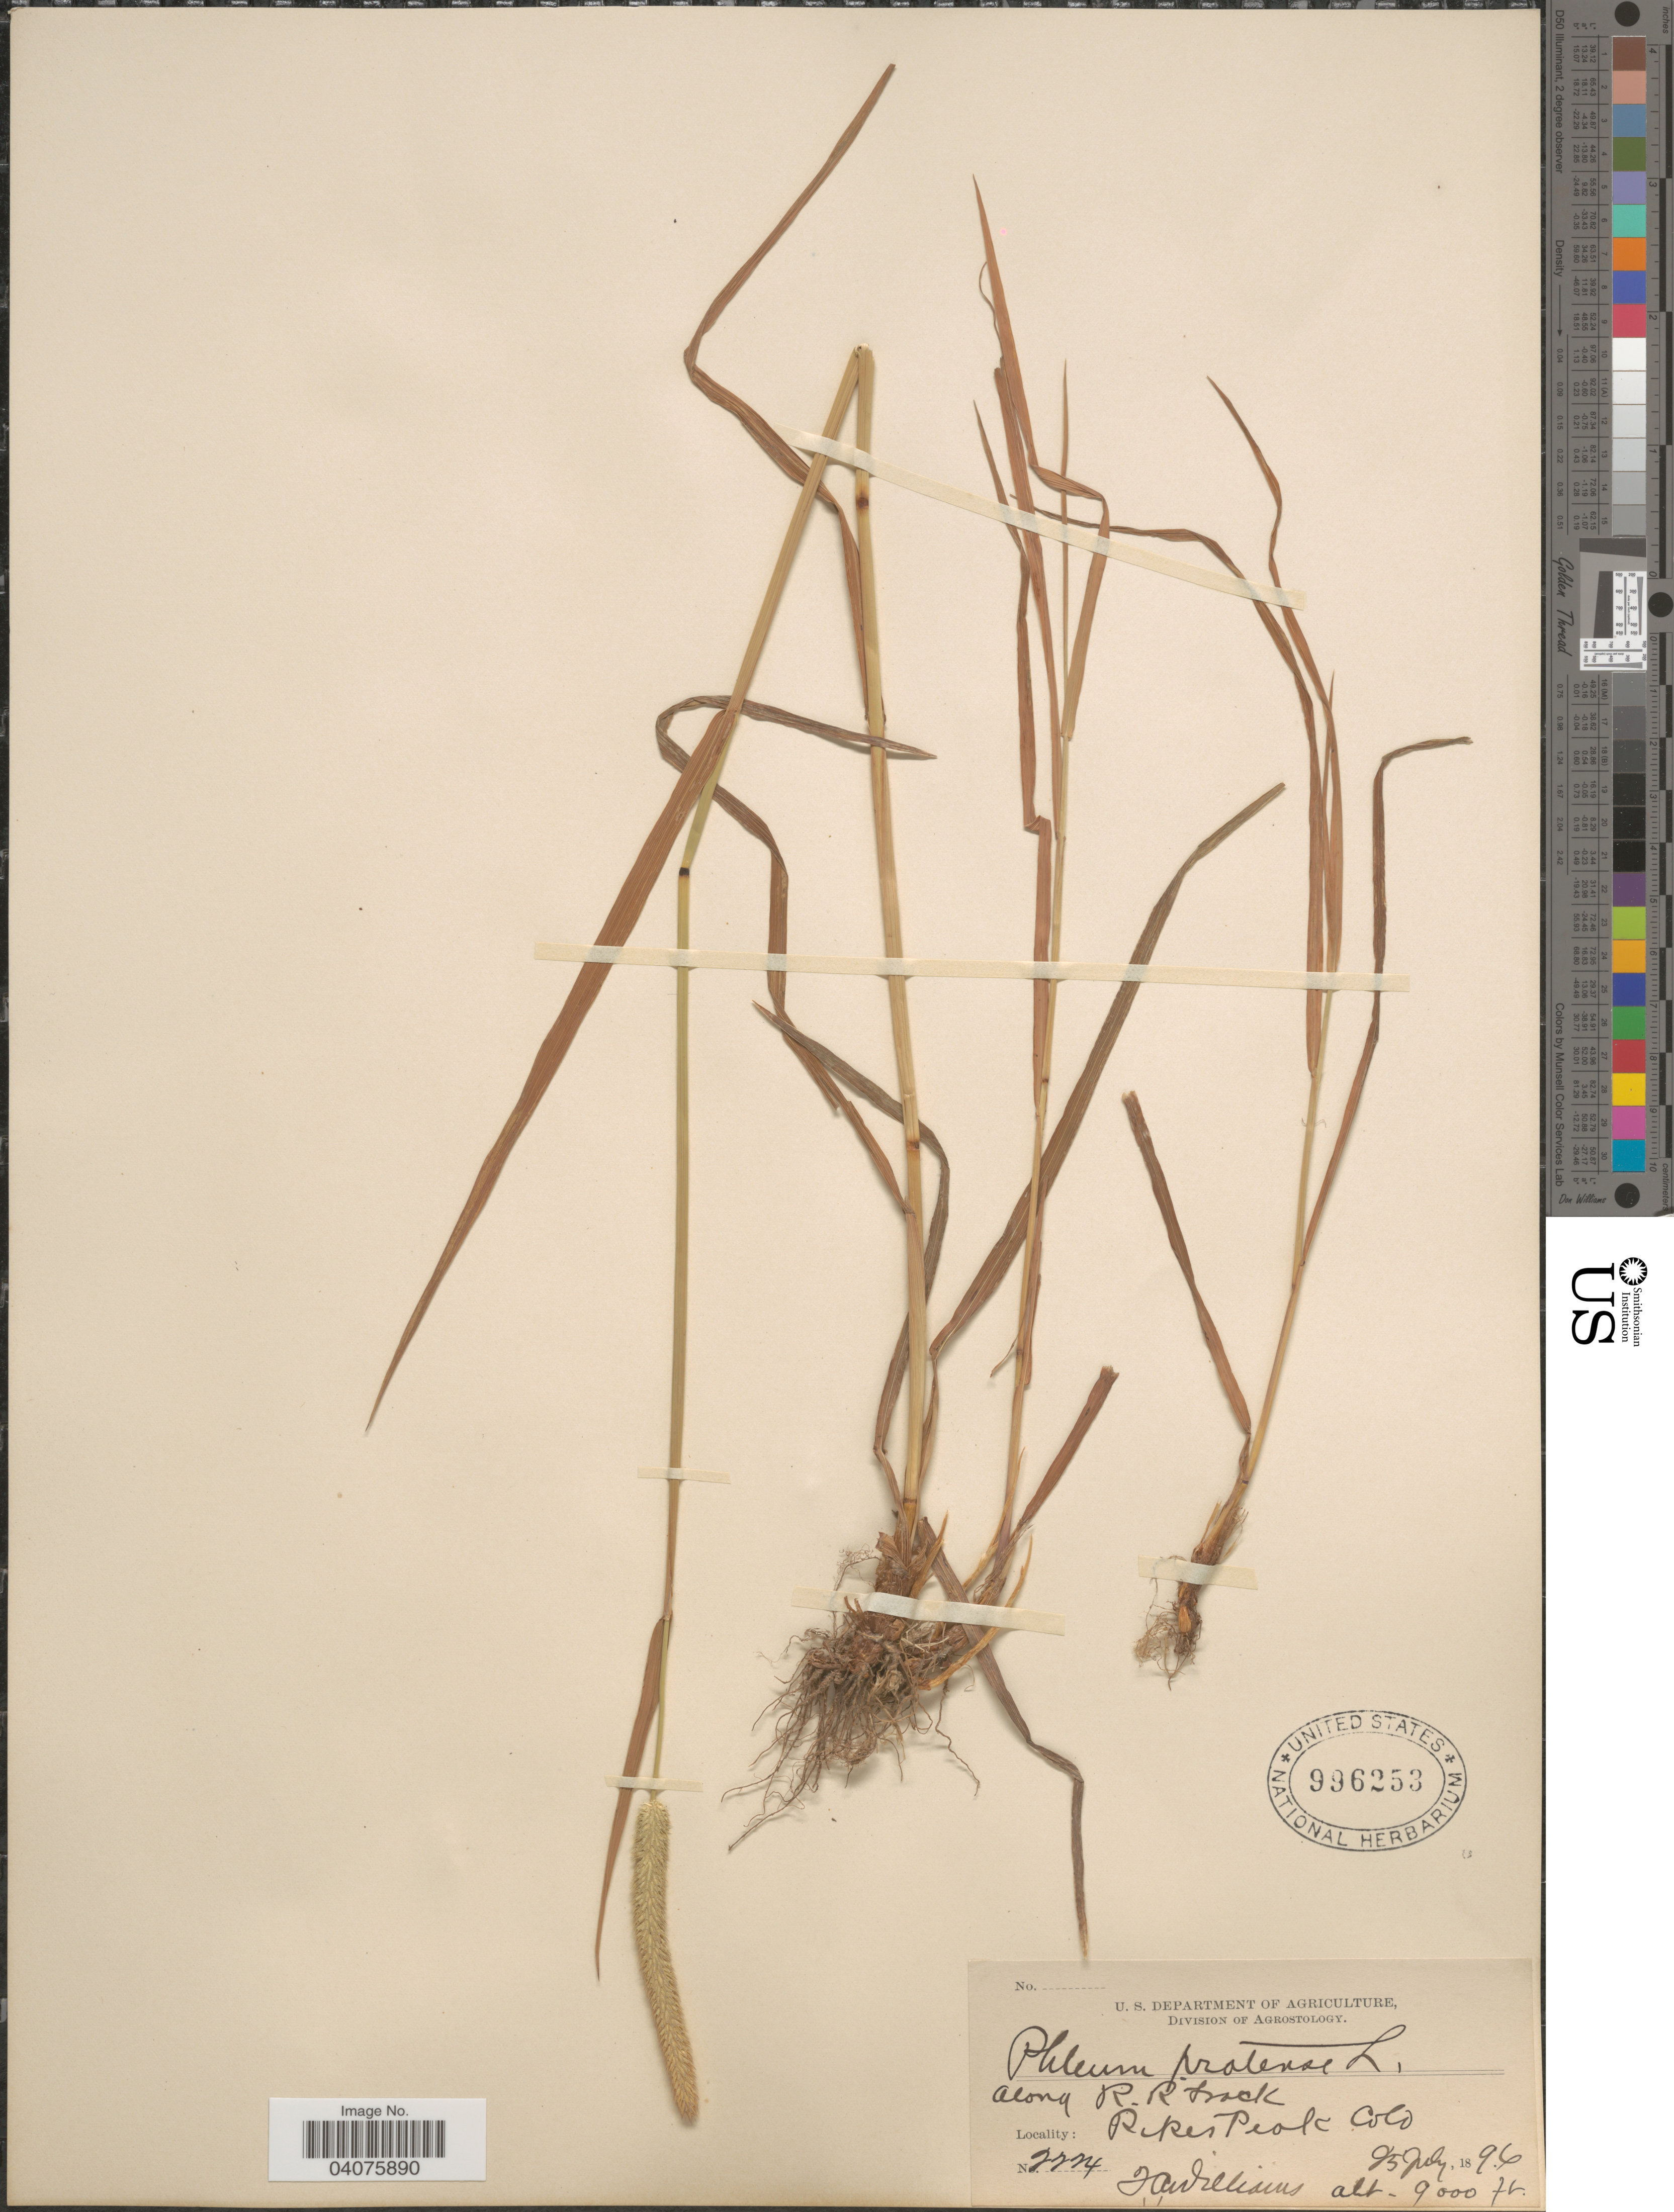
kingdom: Plantae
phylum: Tracheophyta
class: Liliopsida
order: Poales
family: Poaceae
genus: Phleum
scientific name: Phleum pratense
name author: L.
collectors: T. Williams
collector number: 2224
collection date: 1896-07-25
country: United States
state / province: Colorado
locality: Along R. R. track, Pikes Peak.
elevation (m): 2743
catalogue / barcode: US 996253